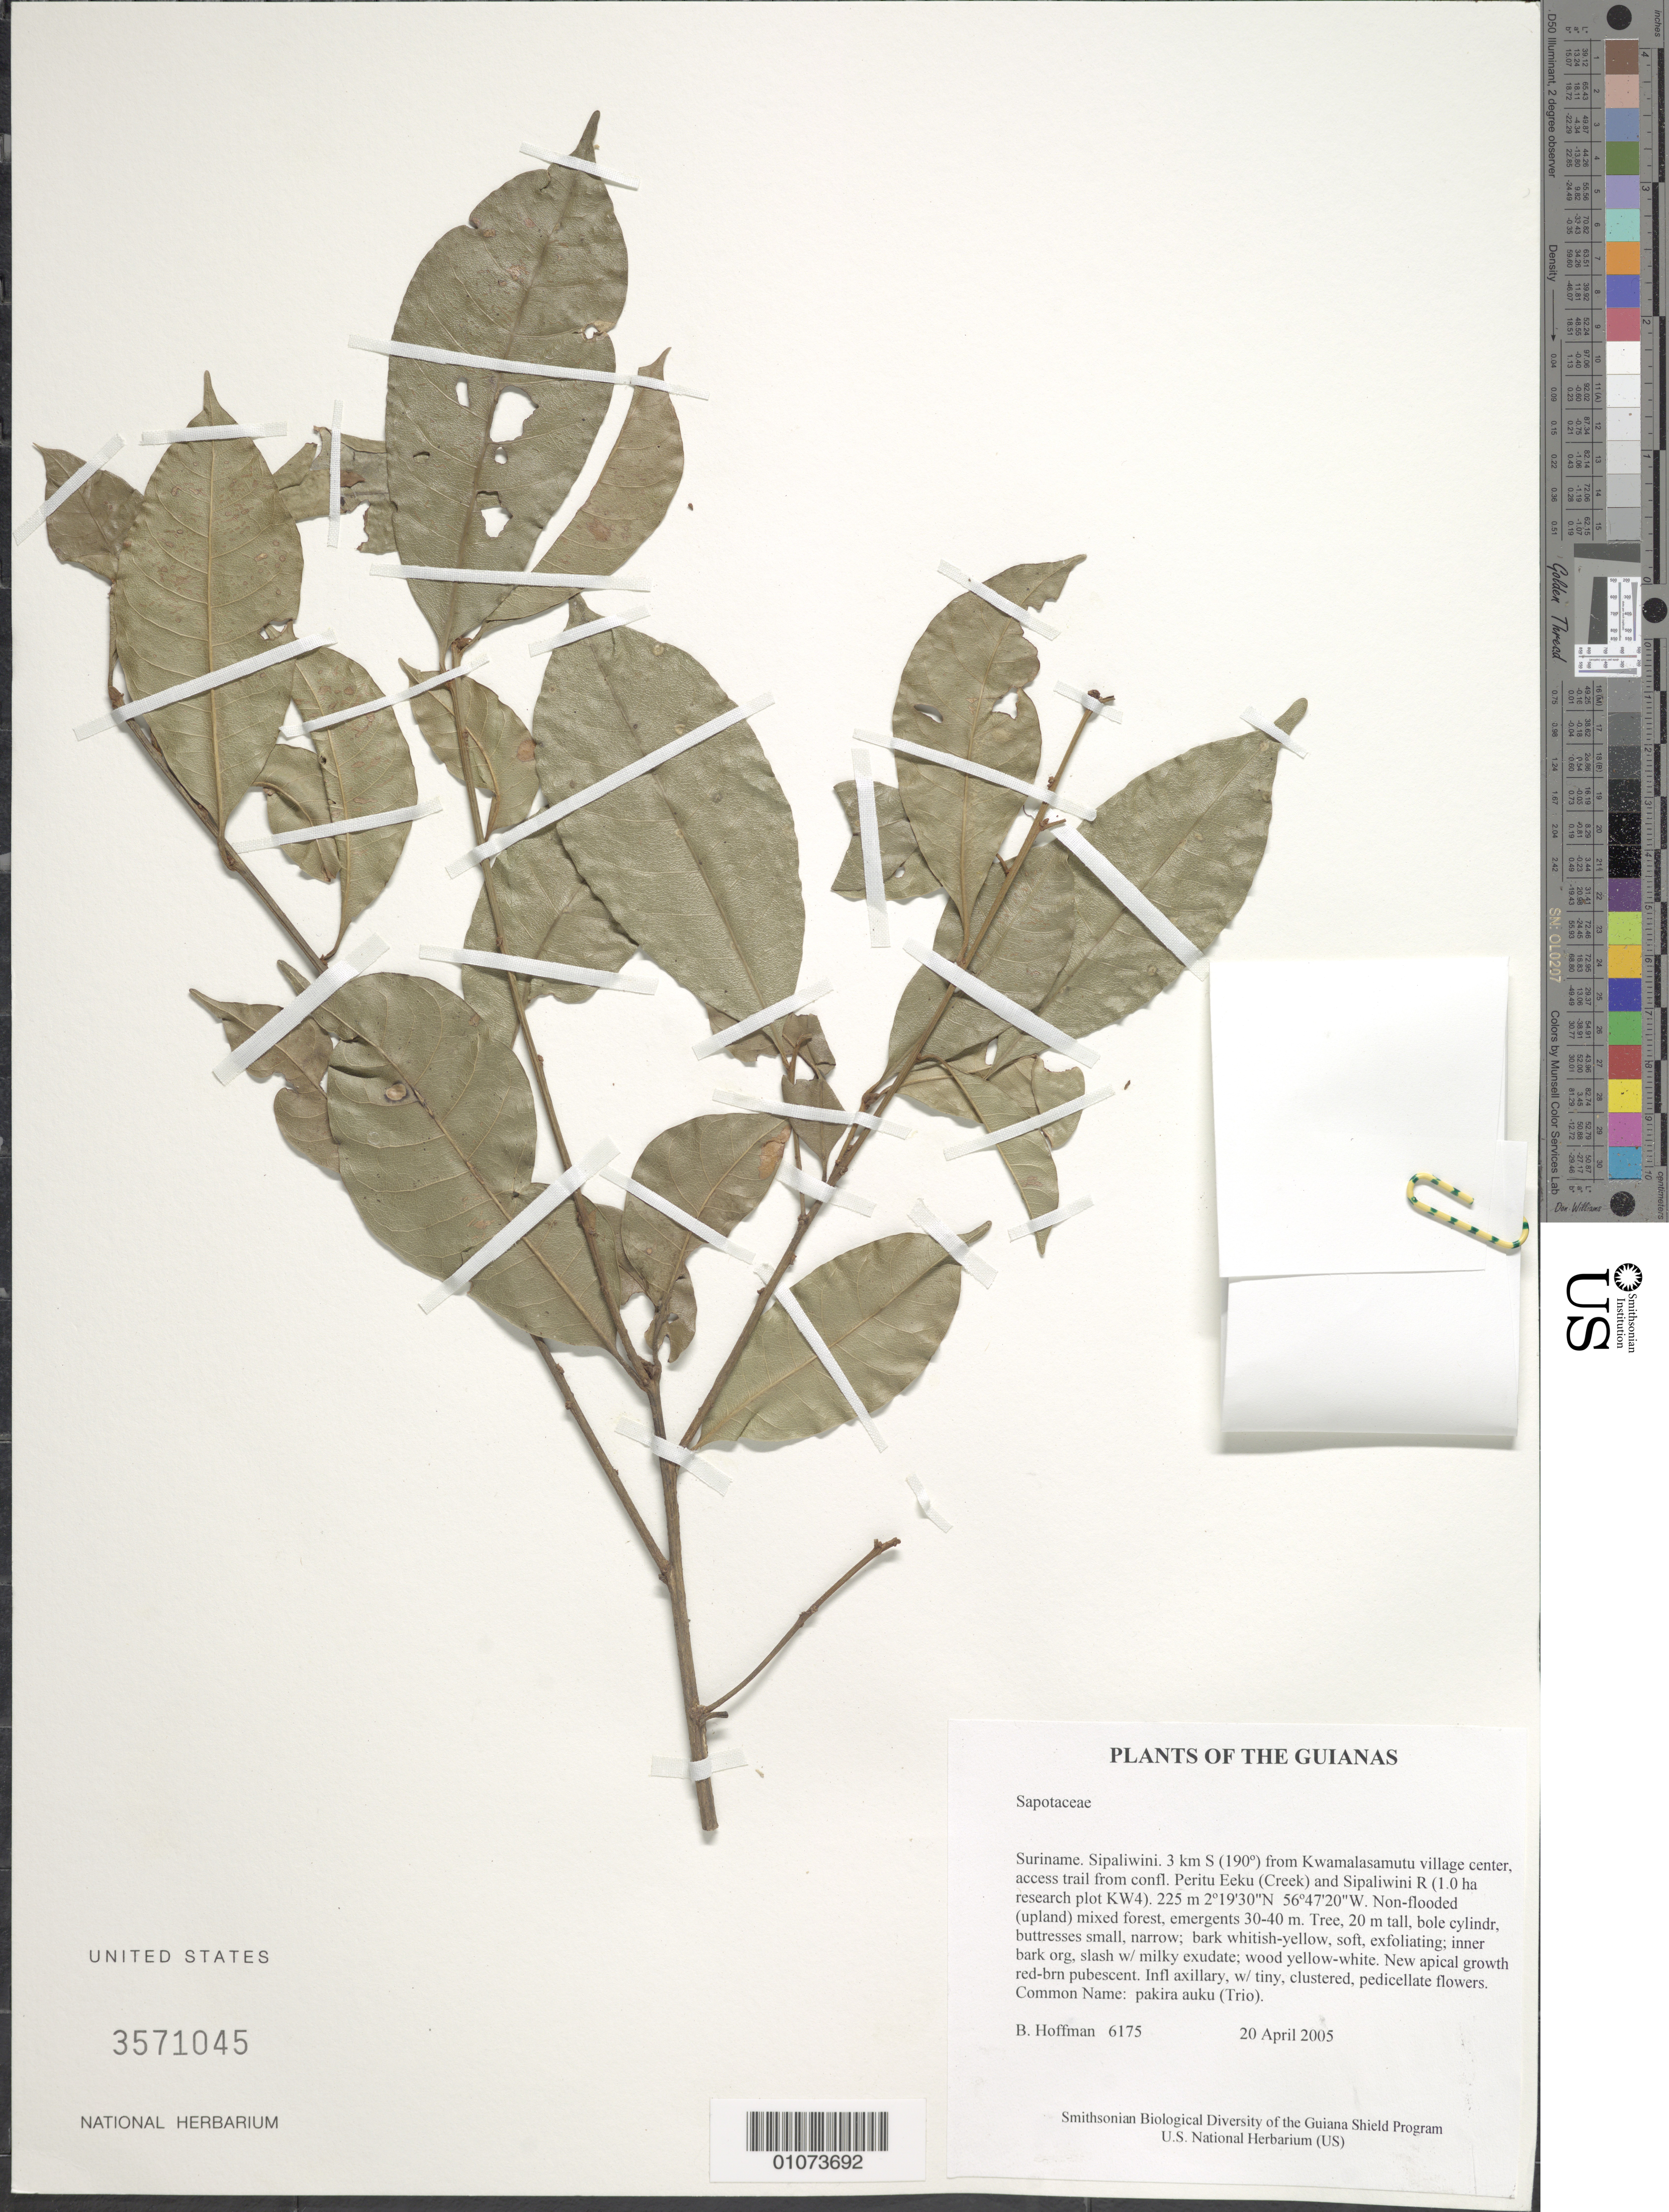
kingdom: Plantae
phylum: Tracheophyta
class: Magnoliopsida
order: Ericales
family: Sapotaceae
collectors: B. Hoffman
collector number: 6175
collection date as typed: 20 April 2005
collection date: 2005-04-20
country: Suriname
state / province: Sipaliwini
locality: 3 km S (190º) from Kwamalasamutu village center, access trail from confl. Peritu Eeku (Creek) and Sipaliwini R (1.0 ha research plot KW4)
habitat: Non-flooded (upland) mixed forest, emergents 30-40 m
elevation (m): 225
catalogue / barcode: US 3571045